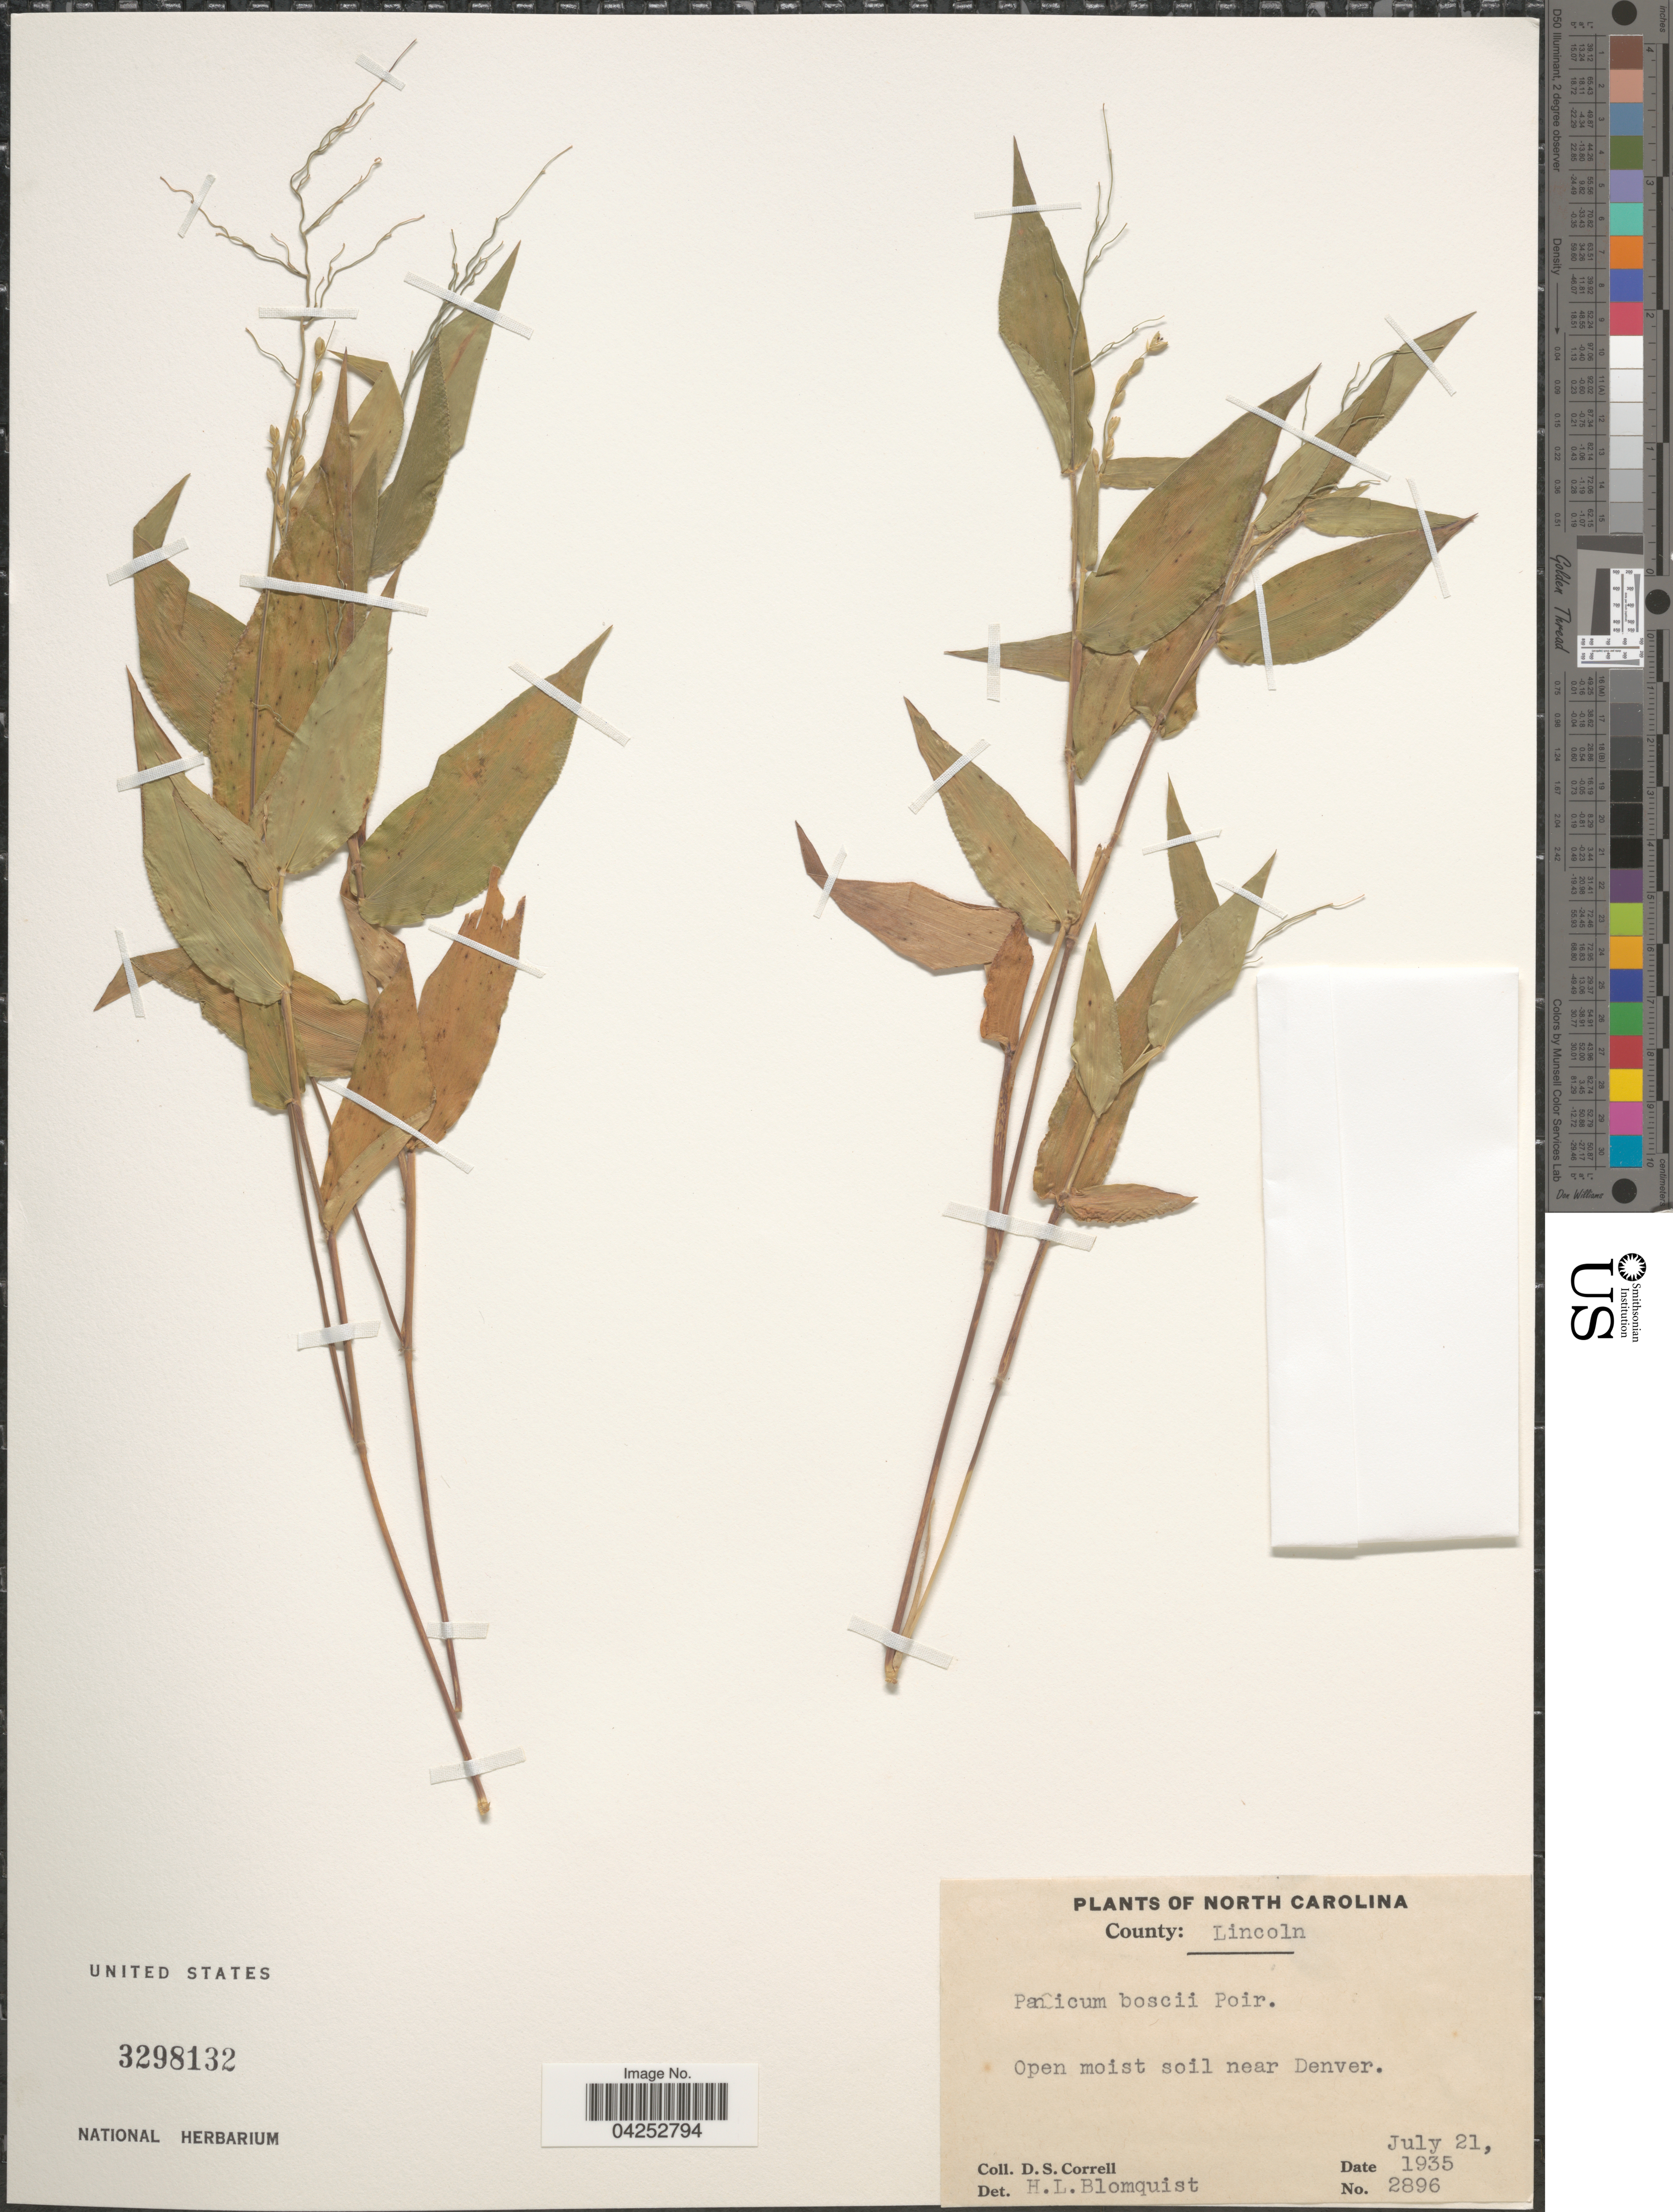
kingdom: Plantae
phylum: Tracheophyta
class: Liliopsida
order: Poales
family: Poaceae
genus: Dichanthelium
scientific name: Dichanthelium boscii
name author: (Poir.) Gould & C.A. Clark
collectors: D. S. Correll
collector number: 2896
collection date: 1935-07-21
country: United States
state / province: North Carolina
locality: County: Lincoln. Open moist soil near Denver.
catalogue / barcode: US 3298132